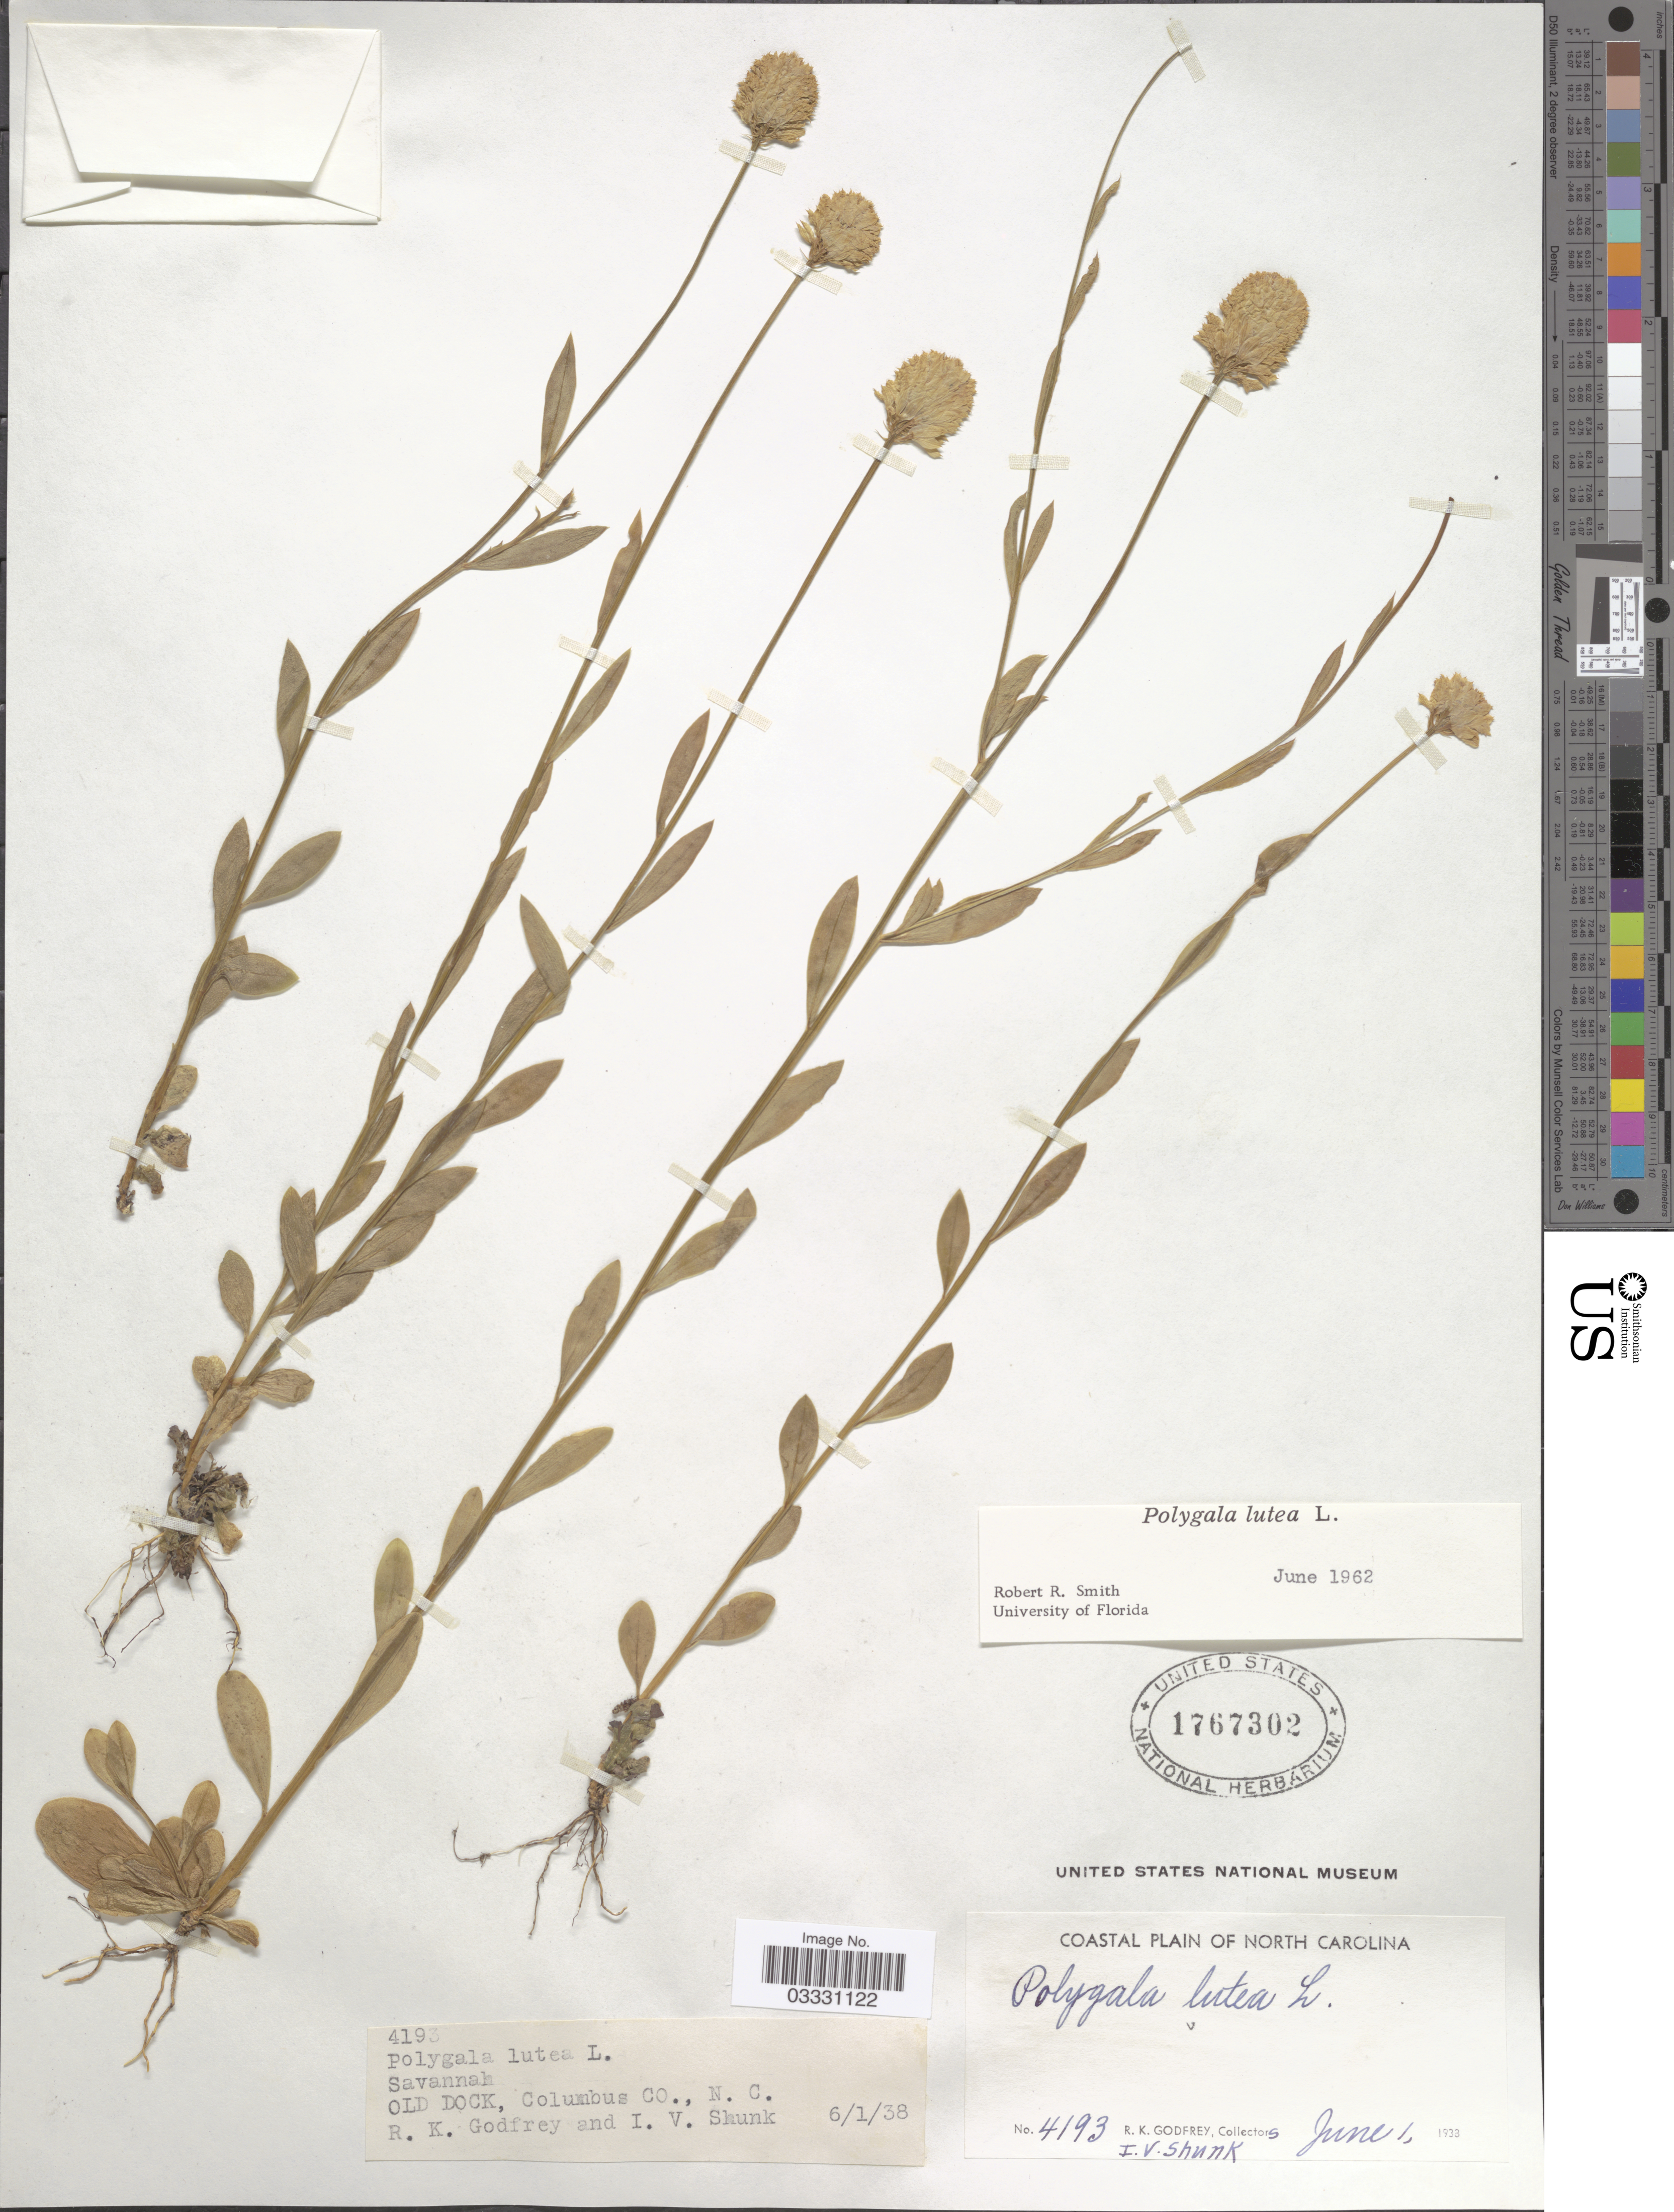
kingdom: Plantae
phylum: Tracheophyta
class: Magnoliopsida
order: Fabales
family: Polygalaceae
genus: Polygala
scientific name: Polygala lutea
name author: L.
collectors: R. K. Godfrey & I. Shunk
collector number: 4193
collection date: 1938-06-01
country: United States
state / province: North Carolina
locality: Coastal plain of North Carolina. OLD DOCK, Columbus Co.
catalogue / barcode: US 1767302